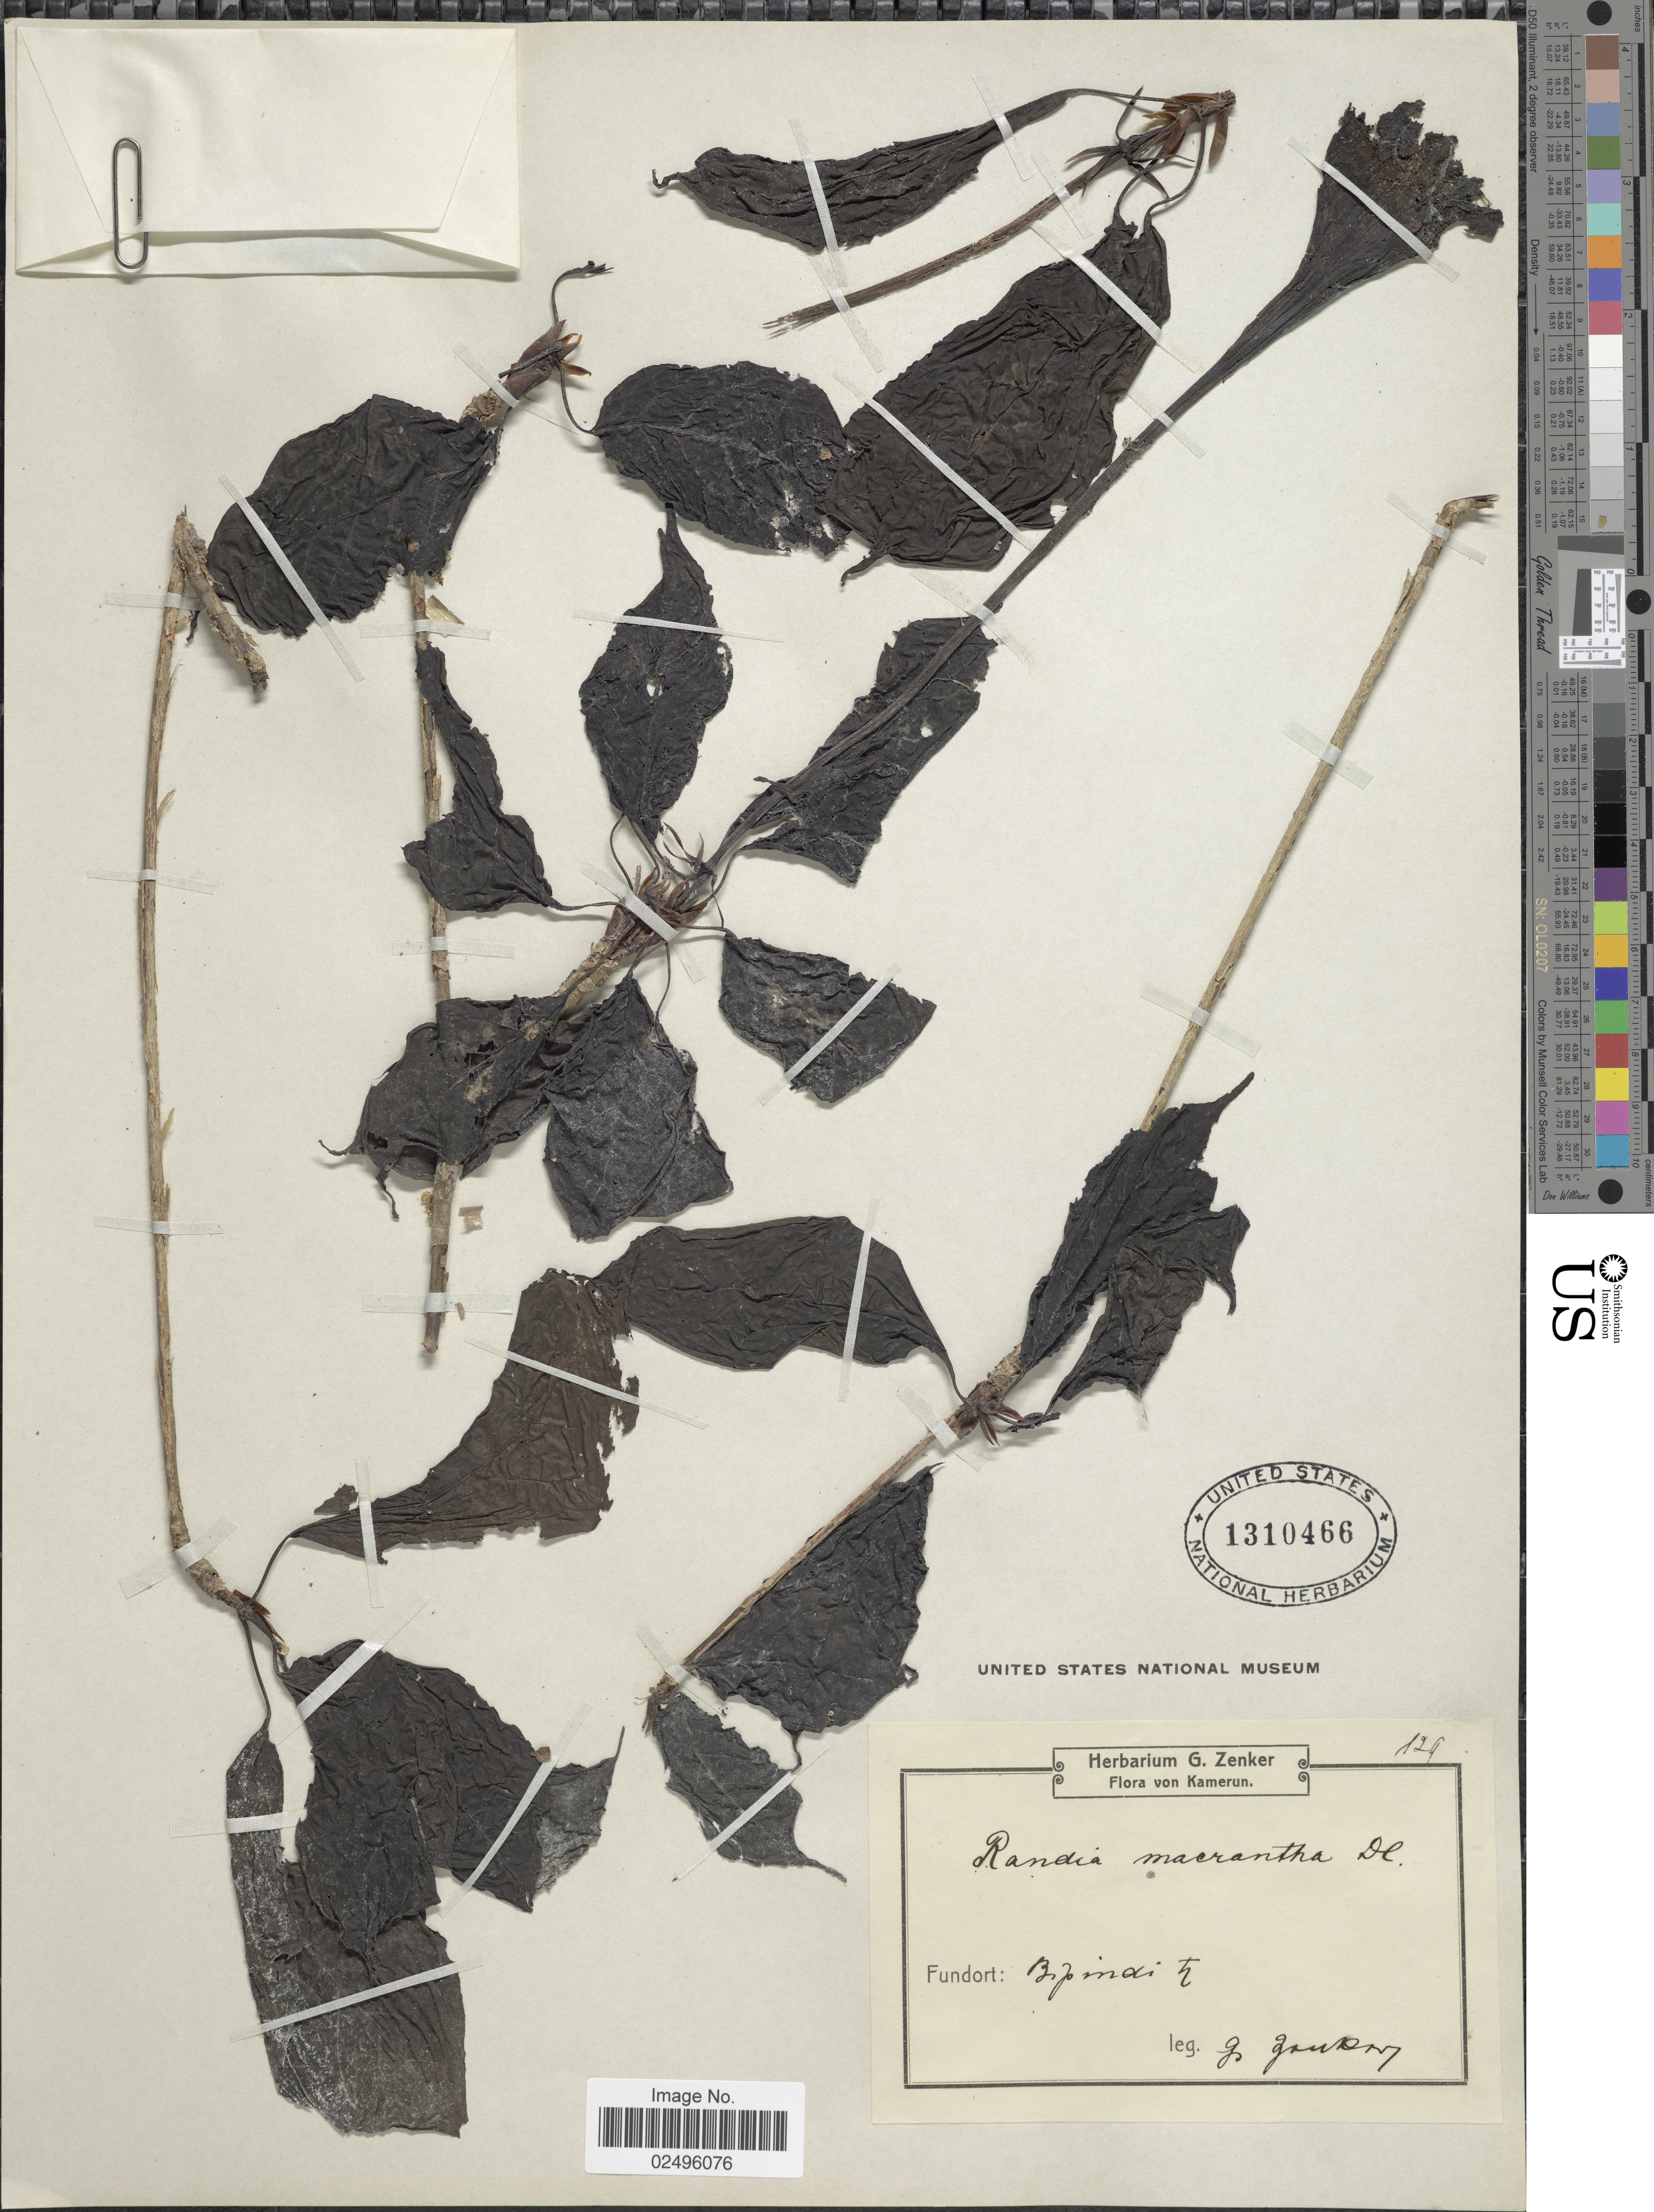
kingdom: Plantae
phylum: Tracheophyta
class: Magnoliopsida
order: Gentianales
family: Rubiaceae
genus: Euclinia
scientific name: Euclinia longiflora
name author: Salisb.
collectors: G. A. Zenker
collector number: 129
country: Cameroon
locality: Kamerun, Bipindi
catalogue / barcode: US 1310466